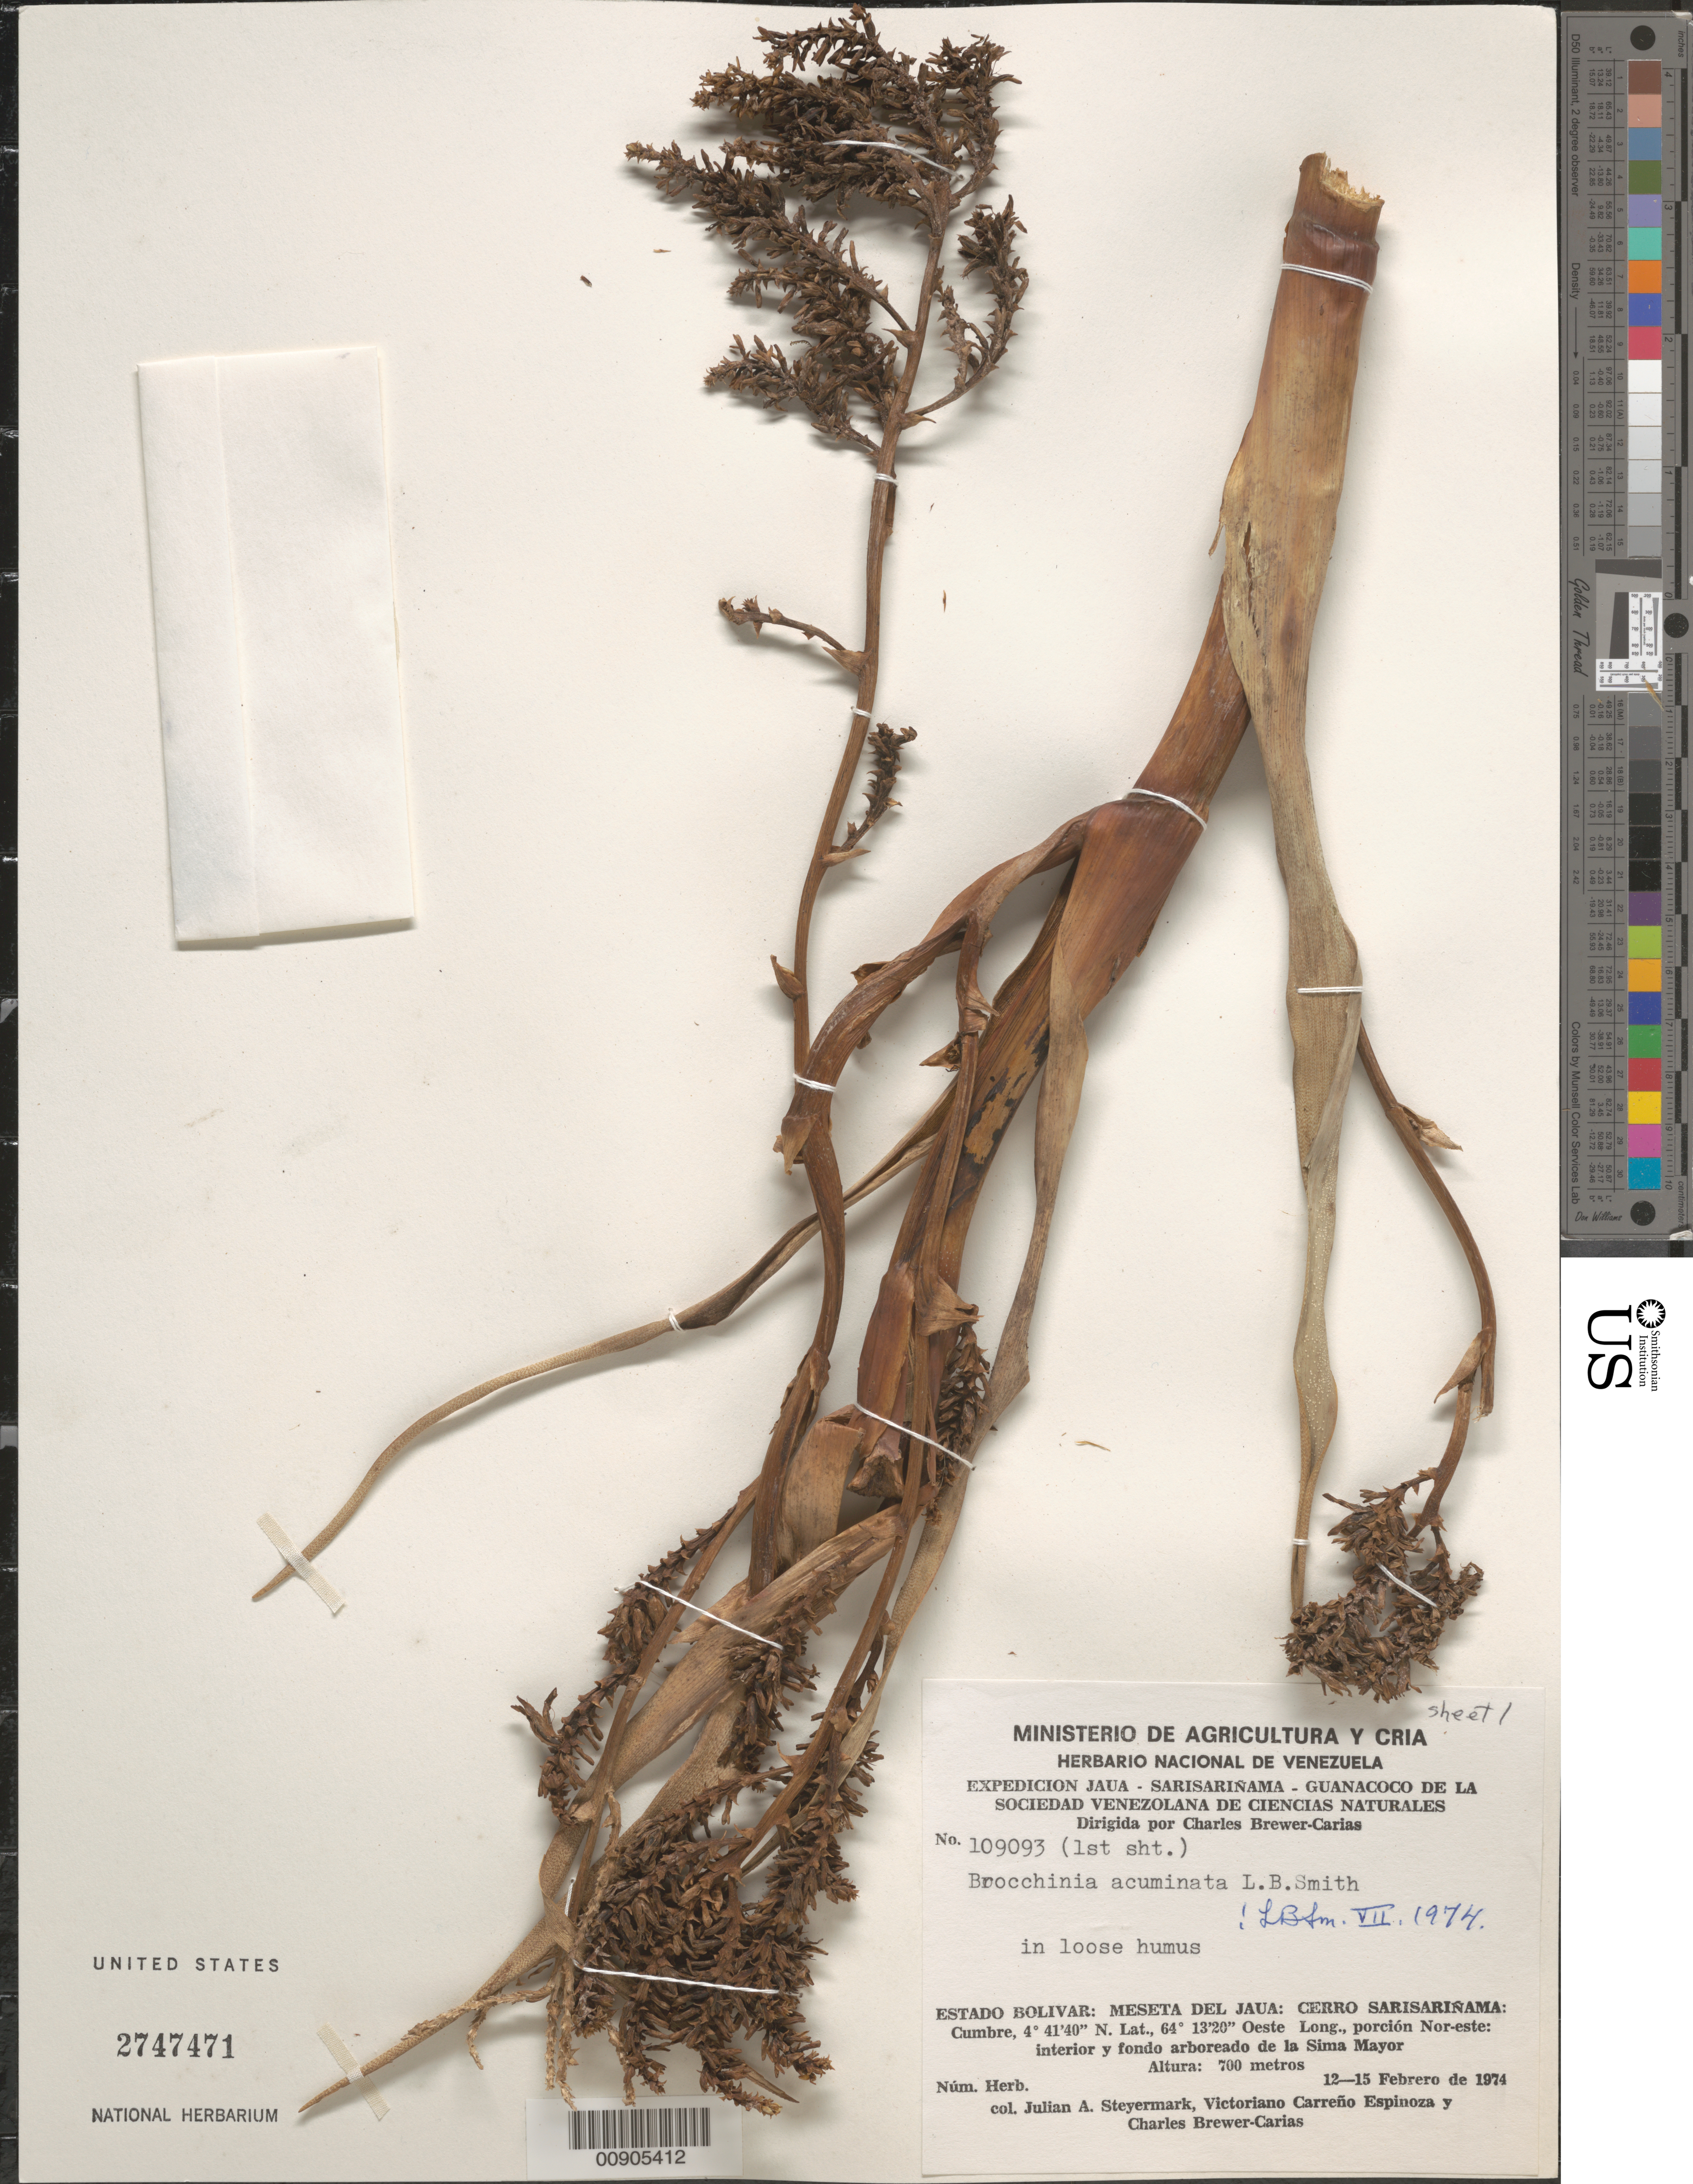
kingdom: Plantae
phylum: Tracheophyta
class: Liliopsida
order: Poales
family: Bromeliaceae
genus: Brocchinia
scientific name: Brocchinia acuminata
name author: L.B. Sm.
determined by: Smith, Lyman B., (US), NMNH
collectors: J. Steyermark, V. Carreño E. & C. Brewer-Carias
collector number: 109093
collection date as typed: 12-Feb-74 to 15-Feb-74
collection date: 1974-02-12/1974-02-15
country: Venezuela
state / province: Bolívar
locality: Meseta del Jaua: Cerro Sarisariñama: summit, porción Nor-este, Sima Mayor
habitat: Interior y fondo arboreado de la sima; in loose humus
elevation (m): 700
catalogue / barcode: US 2747471